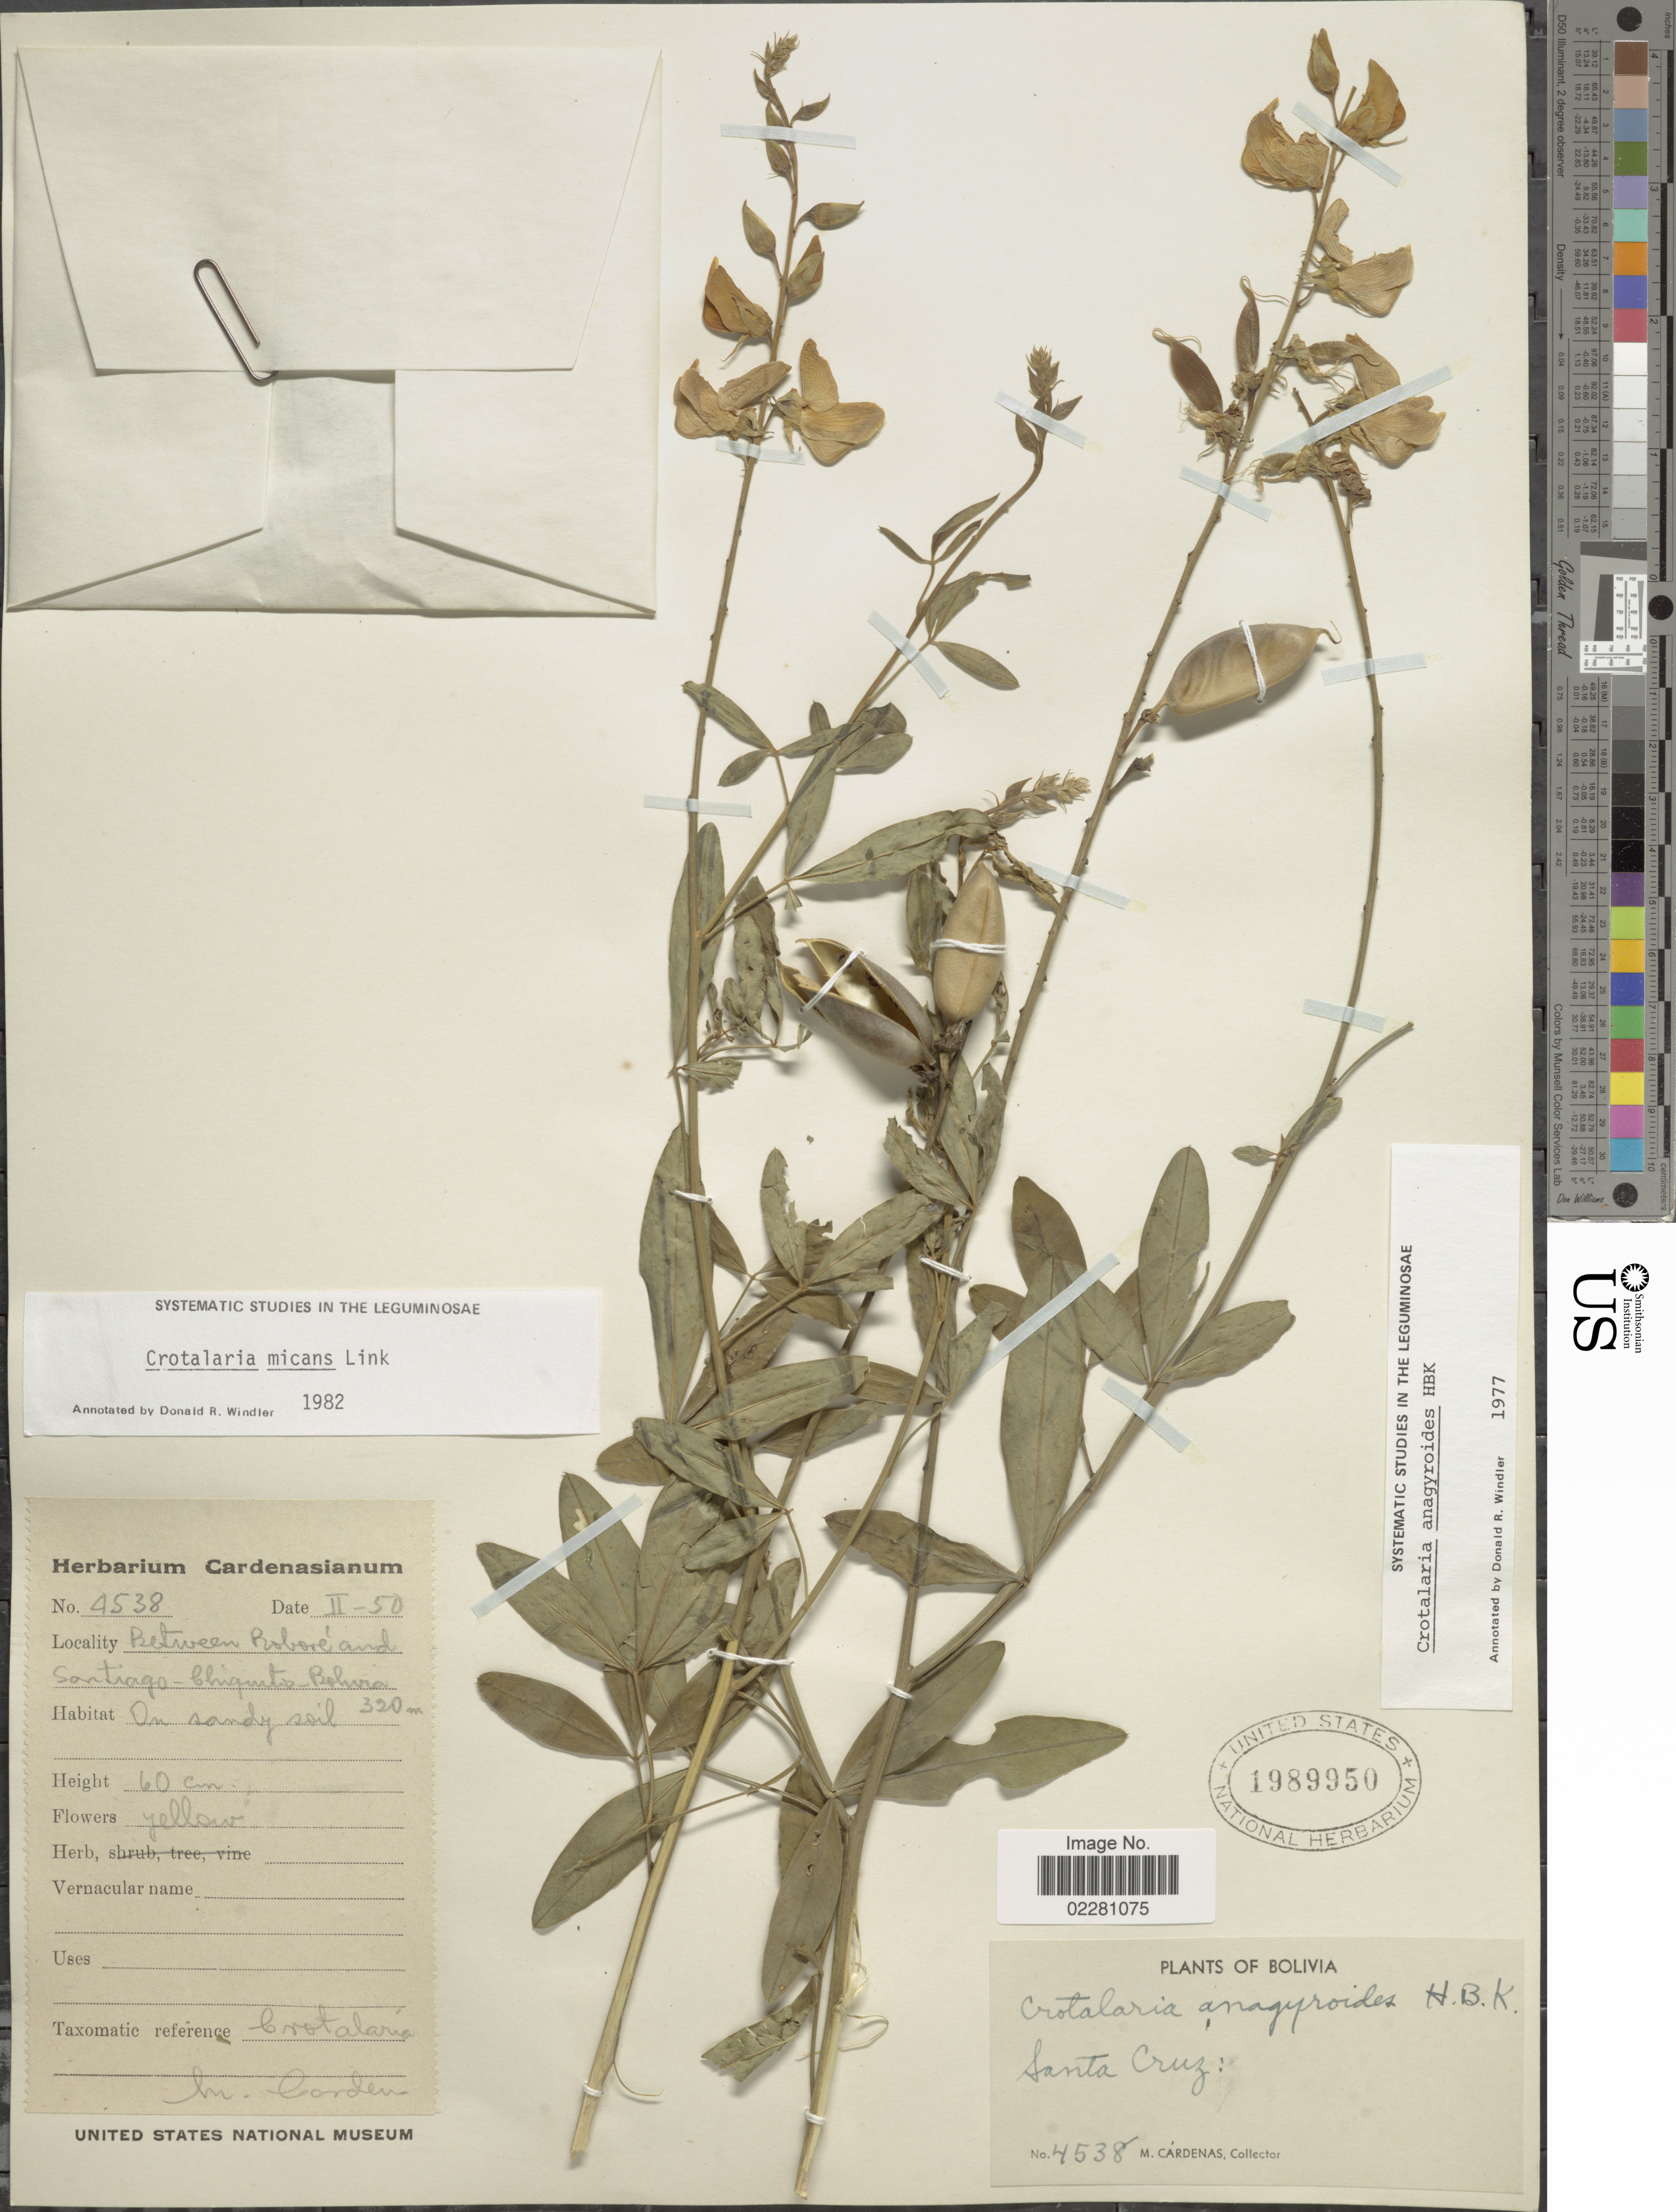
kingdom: Plantae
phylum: Tracheophyta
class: Magnoliopsida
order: Fabales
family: Fabaceae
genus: Crotalaria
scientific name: Crotalaria micans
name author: Link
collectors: M. Cárdenas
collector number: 4538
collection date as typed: Transcribed d/m/y: /2/50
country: Bolivia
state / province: Santa Cruz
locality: Between Robore and Santiago-Chiquito. On sandy soil.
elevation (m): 320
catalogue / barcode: US 1989950